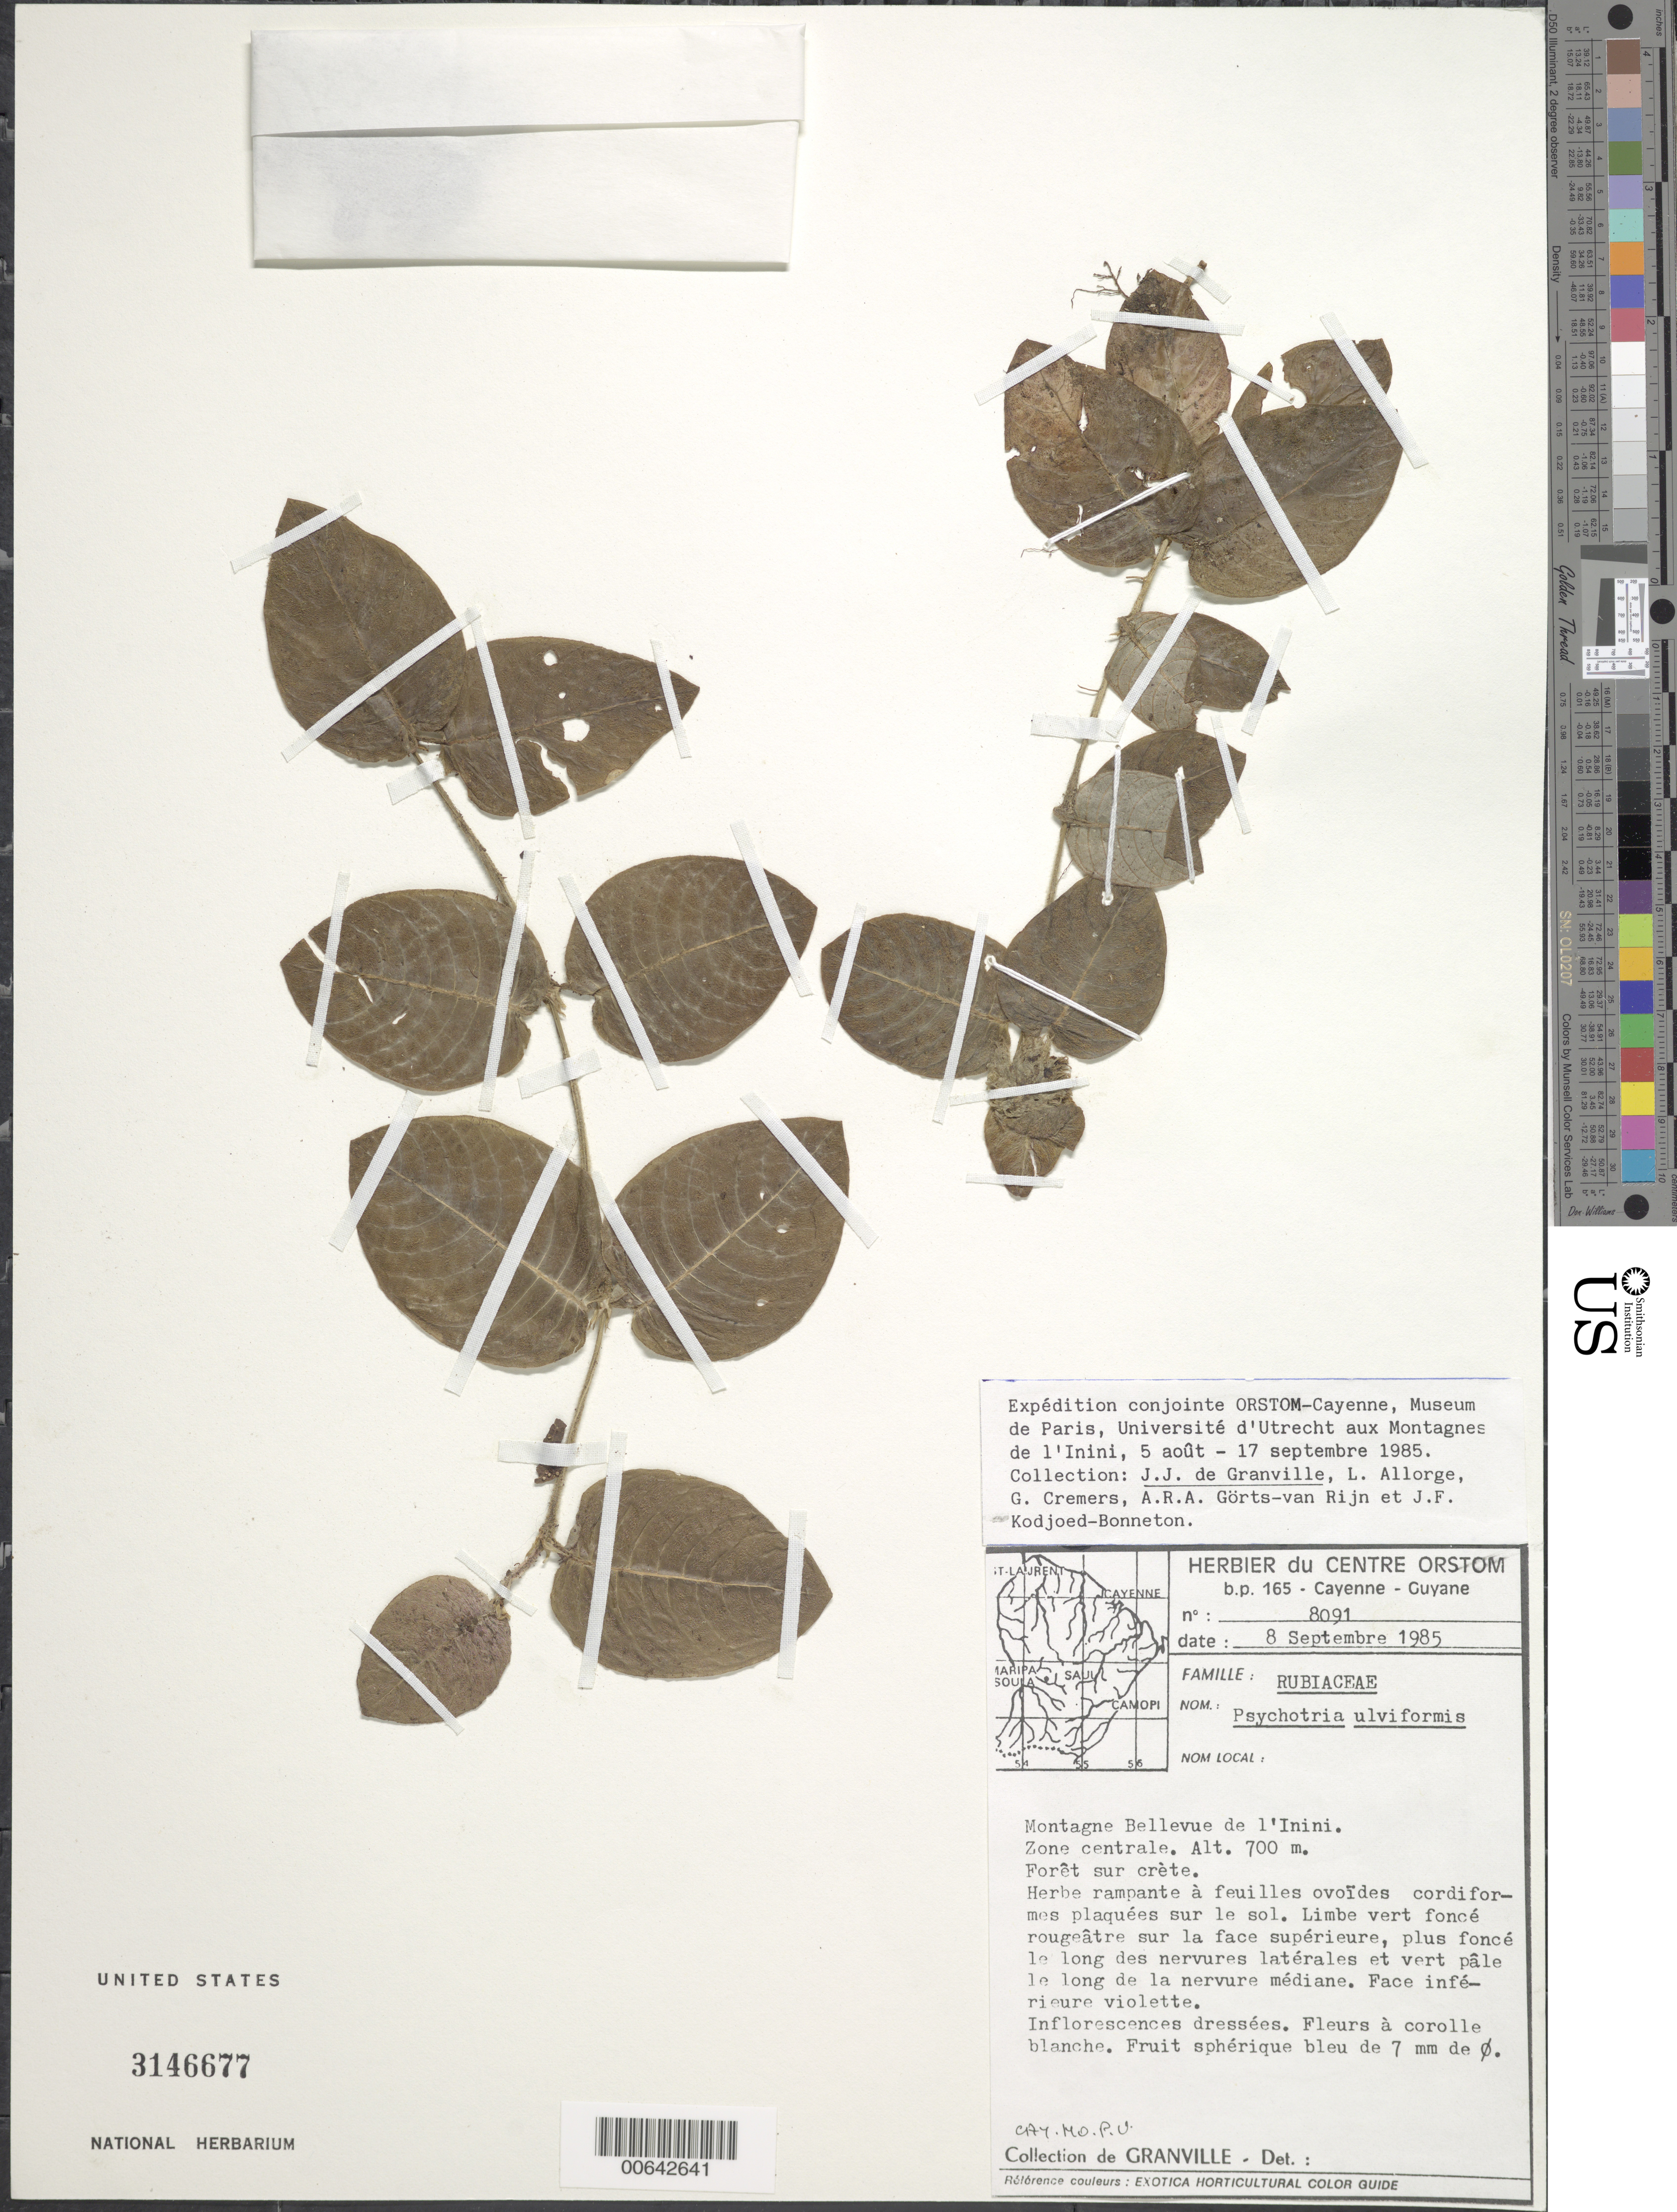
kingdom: Plantae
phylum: Tracheophyta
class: Magnoliopsida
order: Gentianales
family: Rubiaceae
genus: Palicourea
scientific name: Palicourea alba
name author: (Aubl.) Delprete & J.H. Kirkbr.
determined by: Kirkbride, J. H., Jr.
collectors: J.-J. de Granville, L. Allorge, G. Cremers, A. .R. A. Görts-van Rijn & J. Kodjoed-Bonneton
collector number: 8091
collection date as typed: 8-Sep-85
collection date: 1985-09-08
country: French Guiana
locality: Montagnes Bellevue de l'Inini, zone centrale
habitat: Forêt sur crete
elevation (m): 700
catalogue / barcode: US 3146677